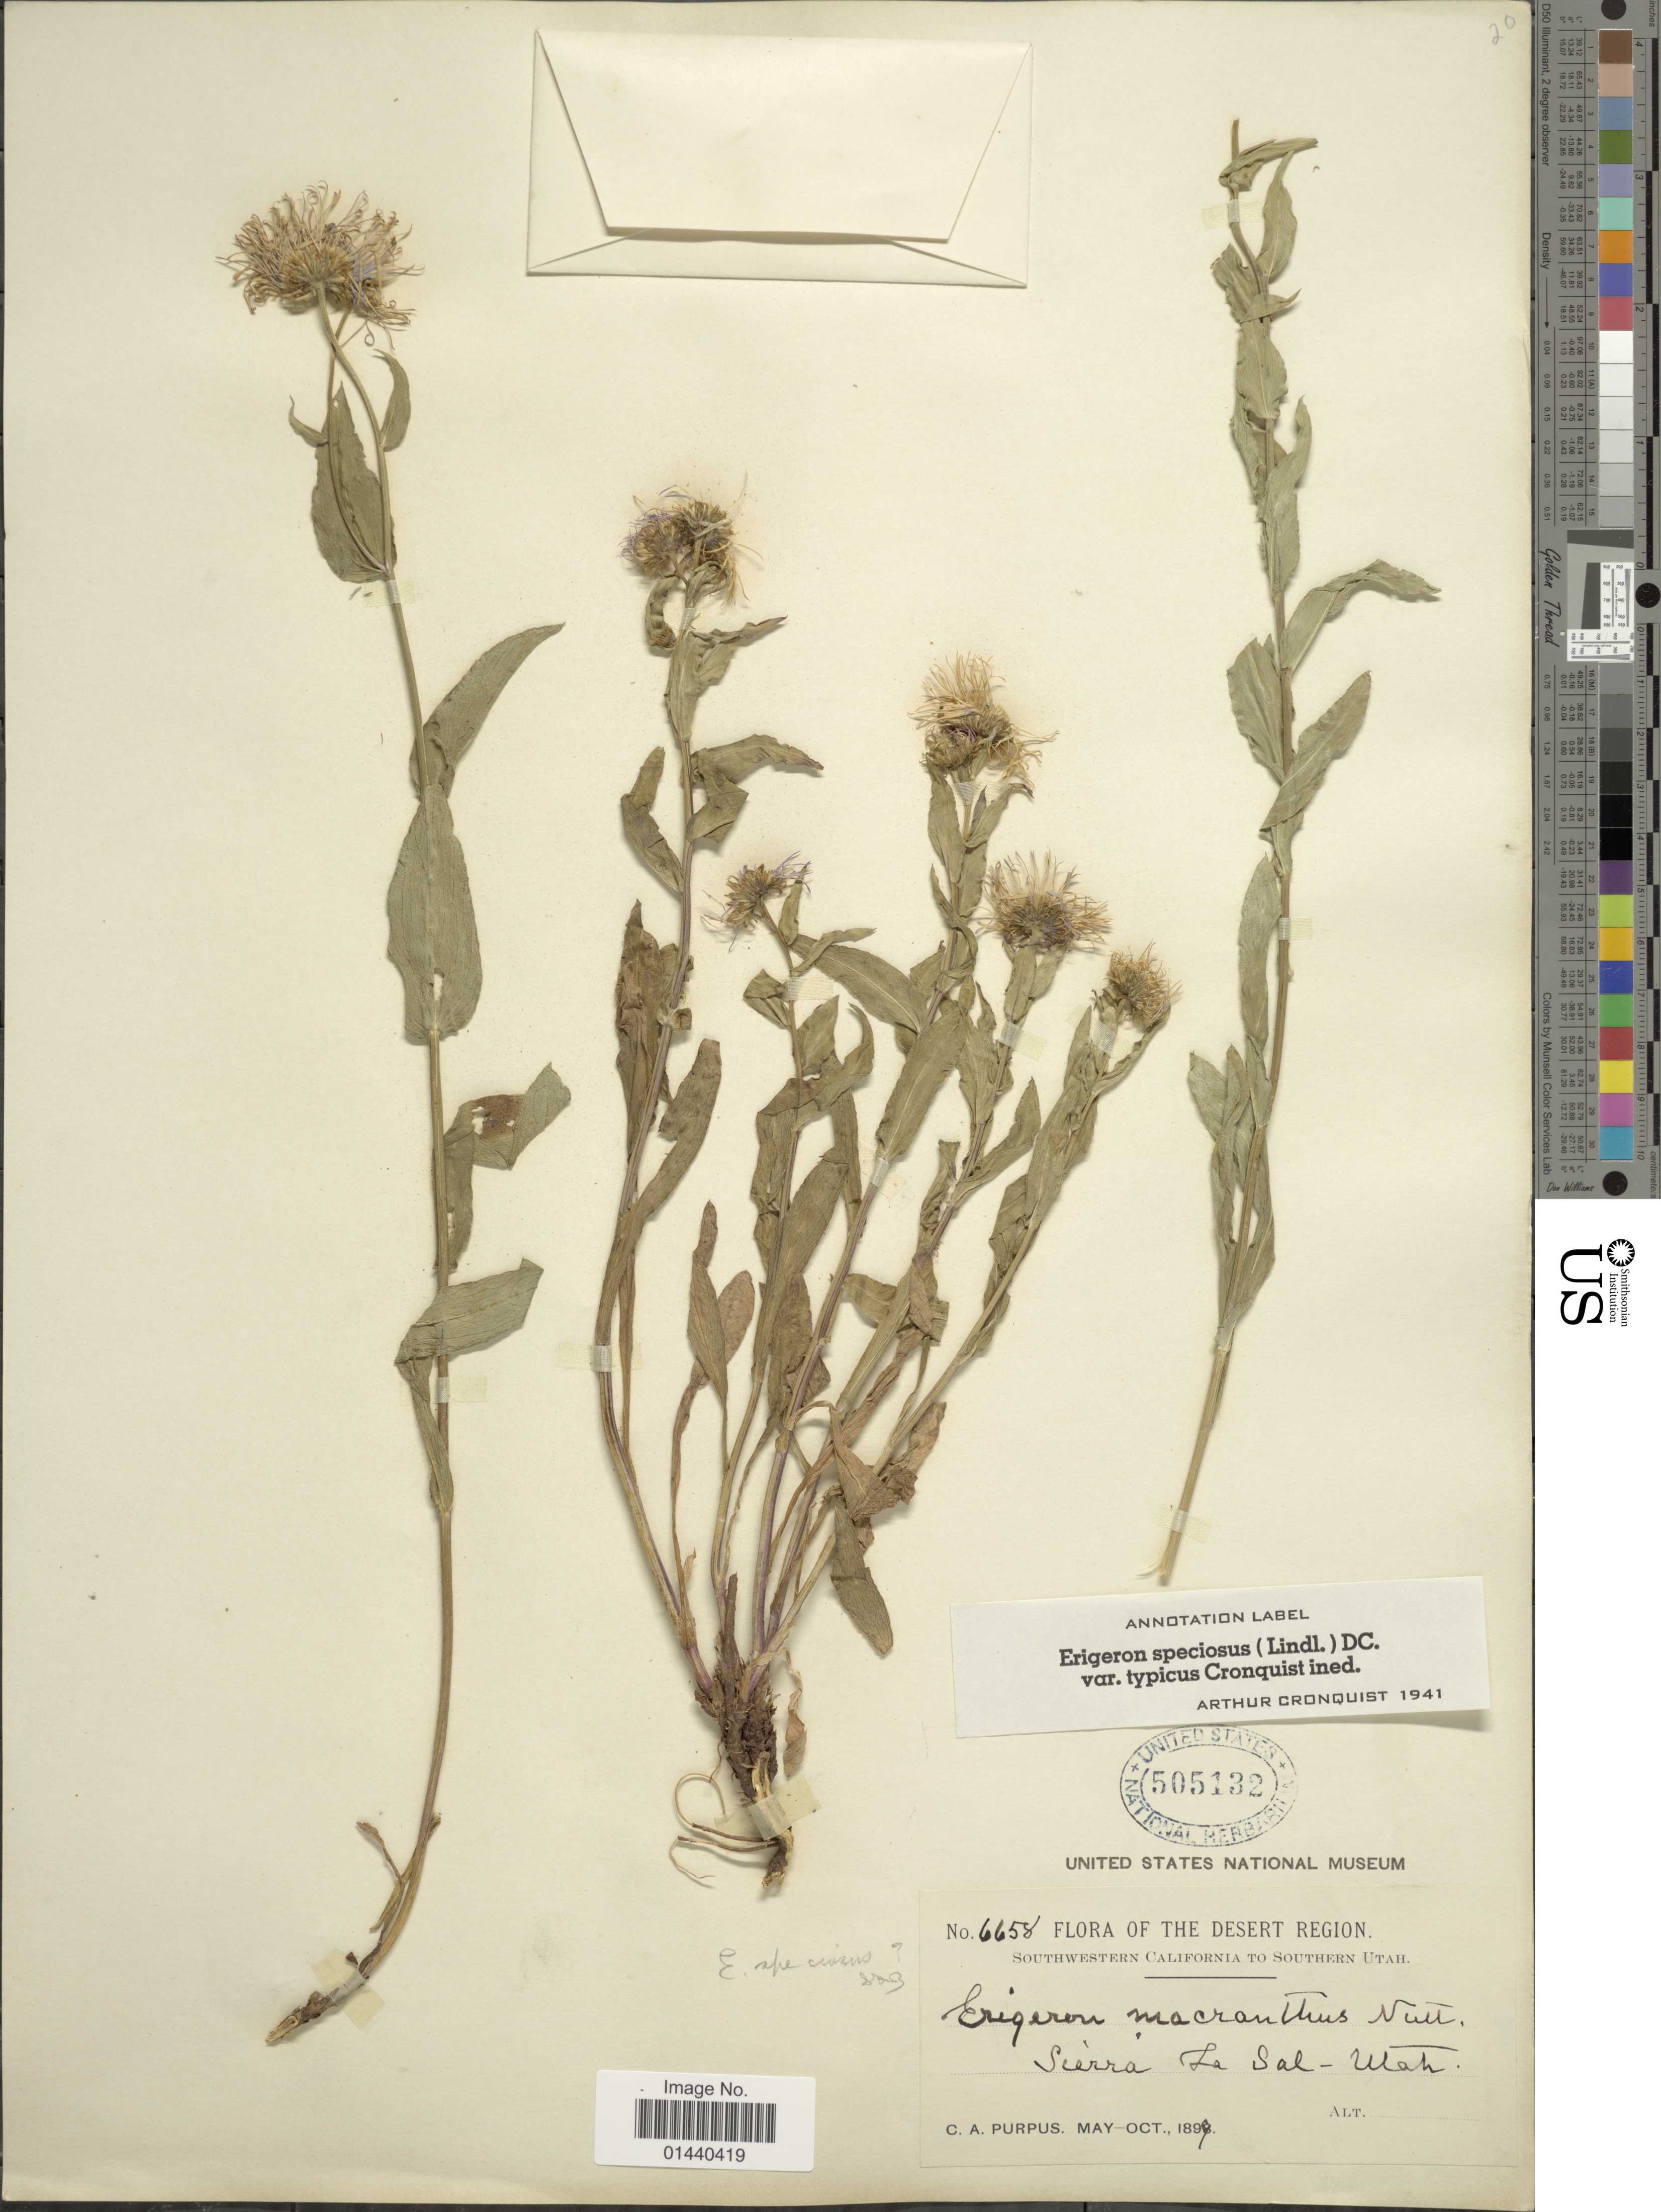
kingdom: Plantae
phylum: Tracheophyta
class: Magnoliopsida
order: Asterales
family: Asteraceae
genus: Erigeron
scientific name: Erigeron speciosus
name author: (Lindl.) DC.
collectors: C. A. Purpus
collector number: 6658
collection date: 1897-05/1897-10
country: United States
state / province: Utah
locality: The Desert Region. Southwestern California to Southern Utah. Sierra La Sal.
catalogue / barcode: US 505132